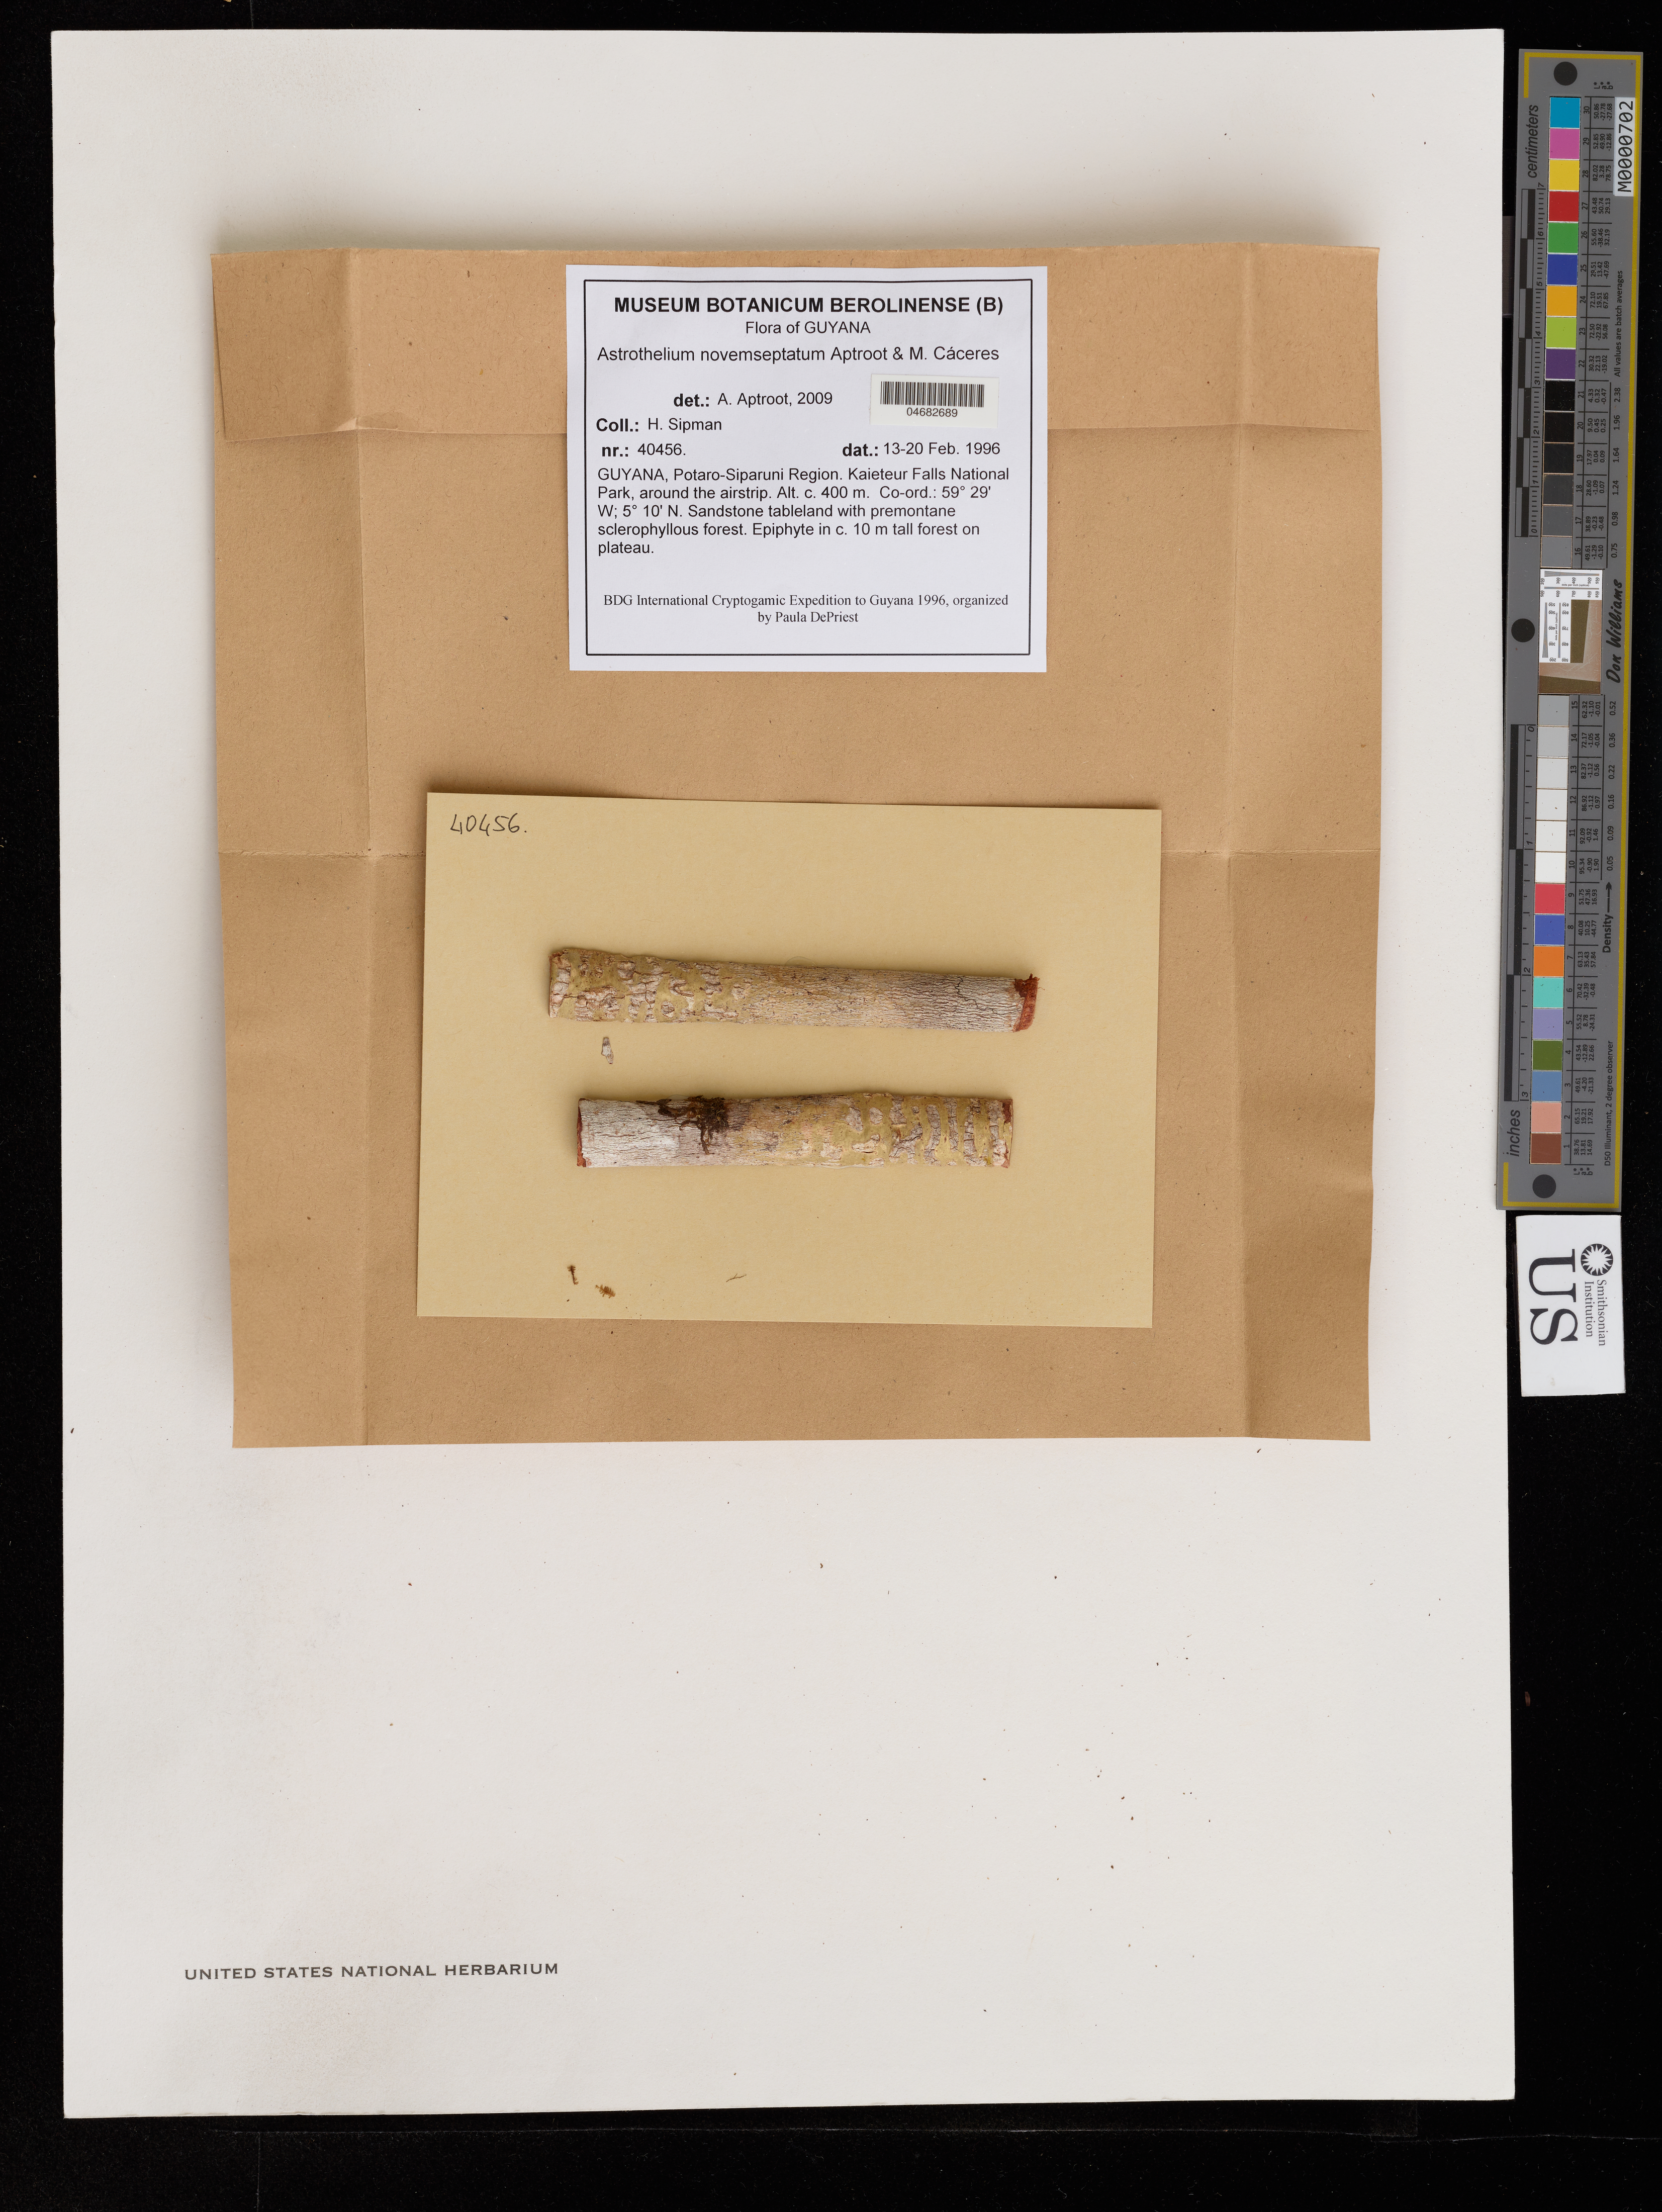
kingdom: Fungi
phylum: Ascomycota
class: Dothideomycetes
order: Trypetheliales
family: Trypetheliaceae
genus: Astrothelium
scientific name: Astrothelium novemseptatum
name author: Aptroot & M. Caceres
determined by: Aptroot, A.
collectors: H. Sipman et al.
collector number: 40456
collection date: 1996-02-13/1996-02-20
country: Guyana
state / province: Potaro-Siparuni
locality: Kaieteur Falls National Park, aroiund the airstrip.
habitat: Sandstone tableland with premontane sclerophyllous forest. In c. 10 m tall forest on plateau.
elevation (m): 400